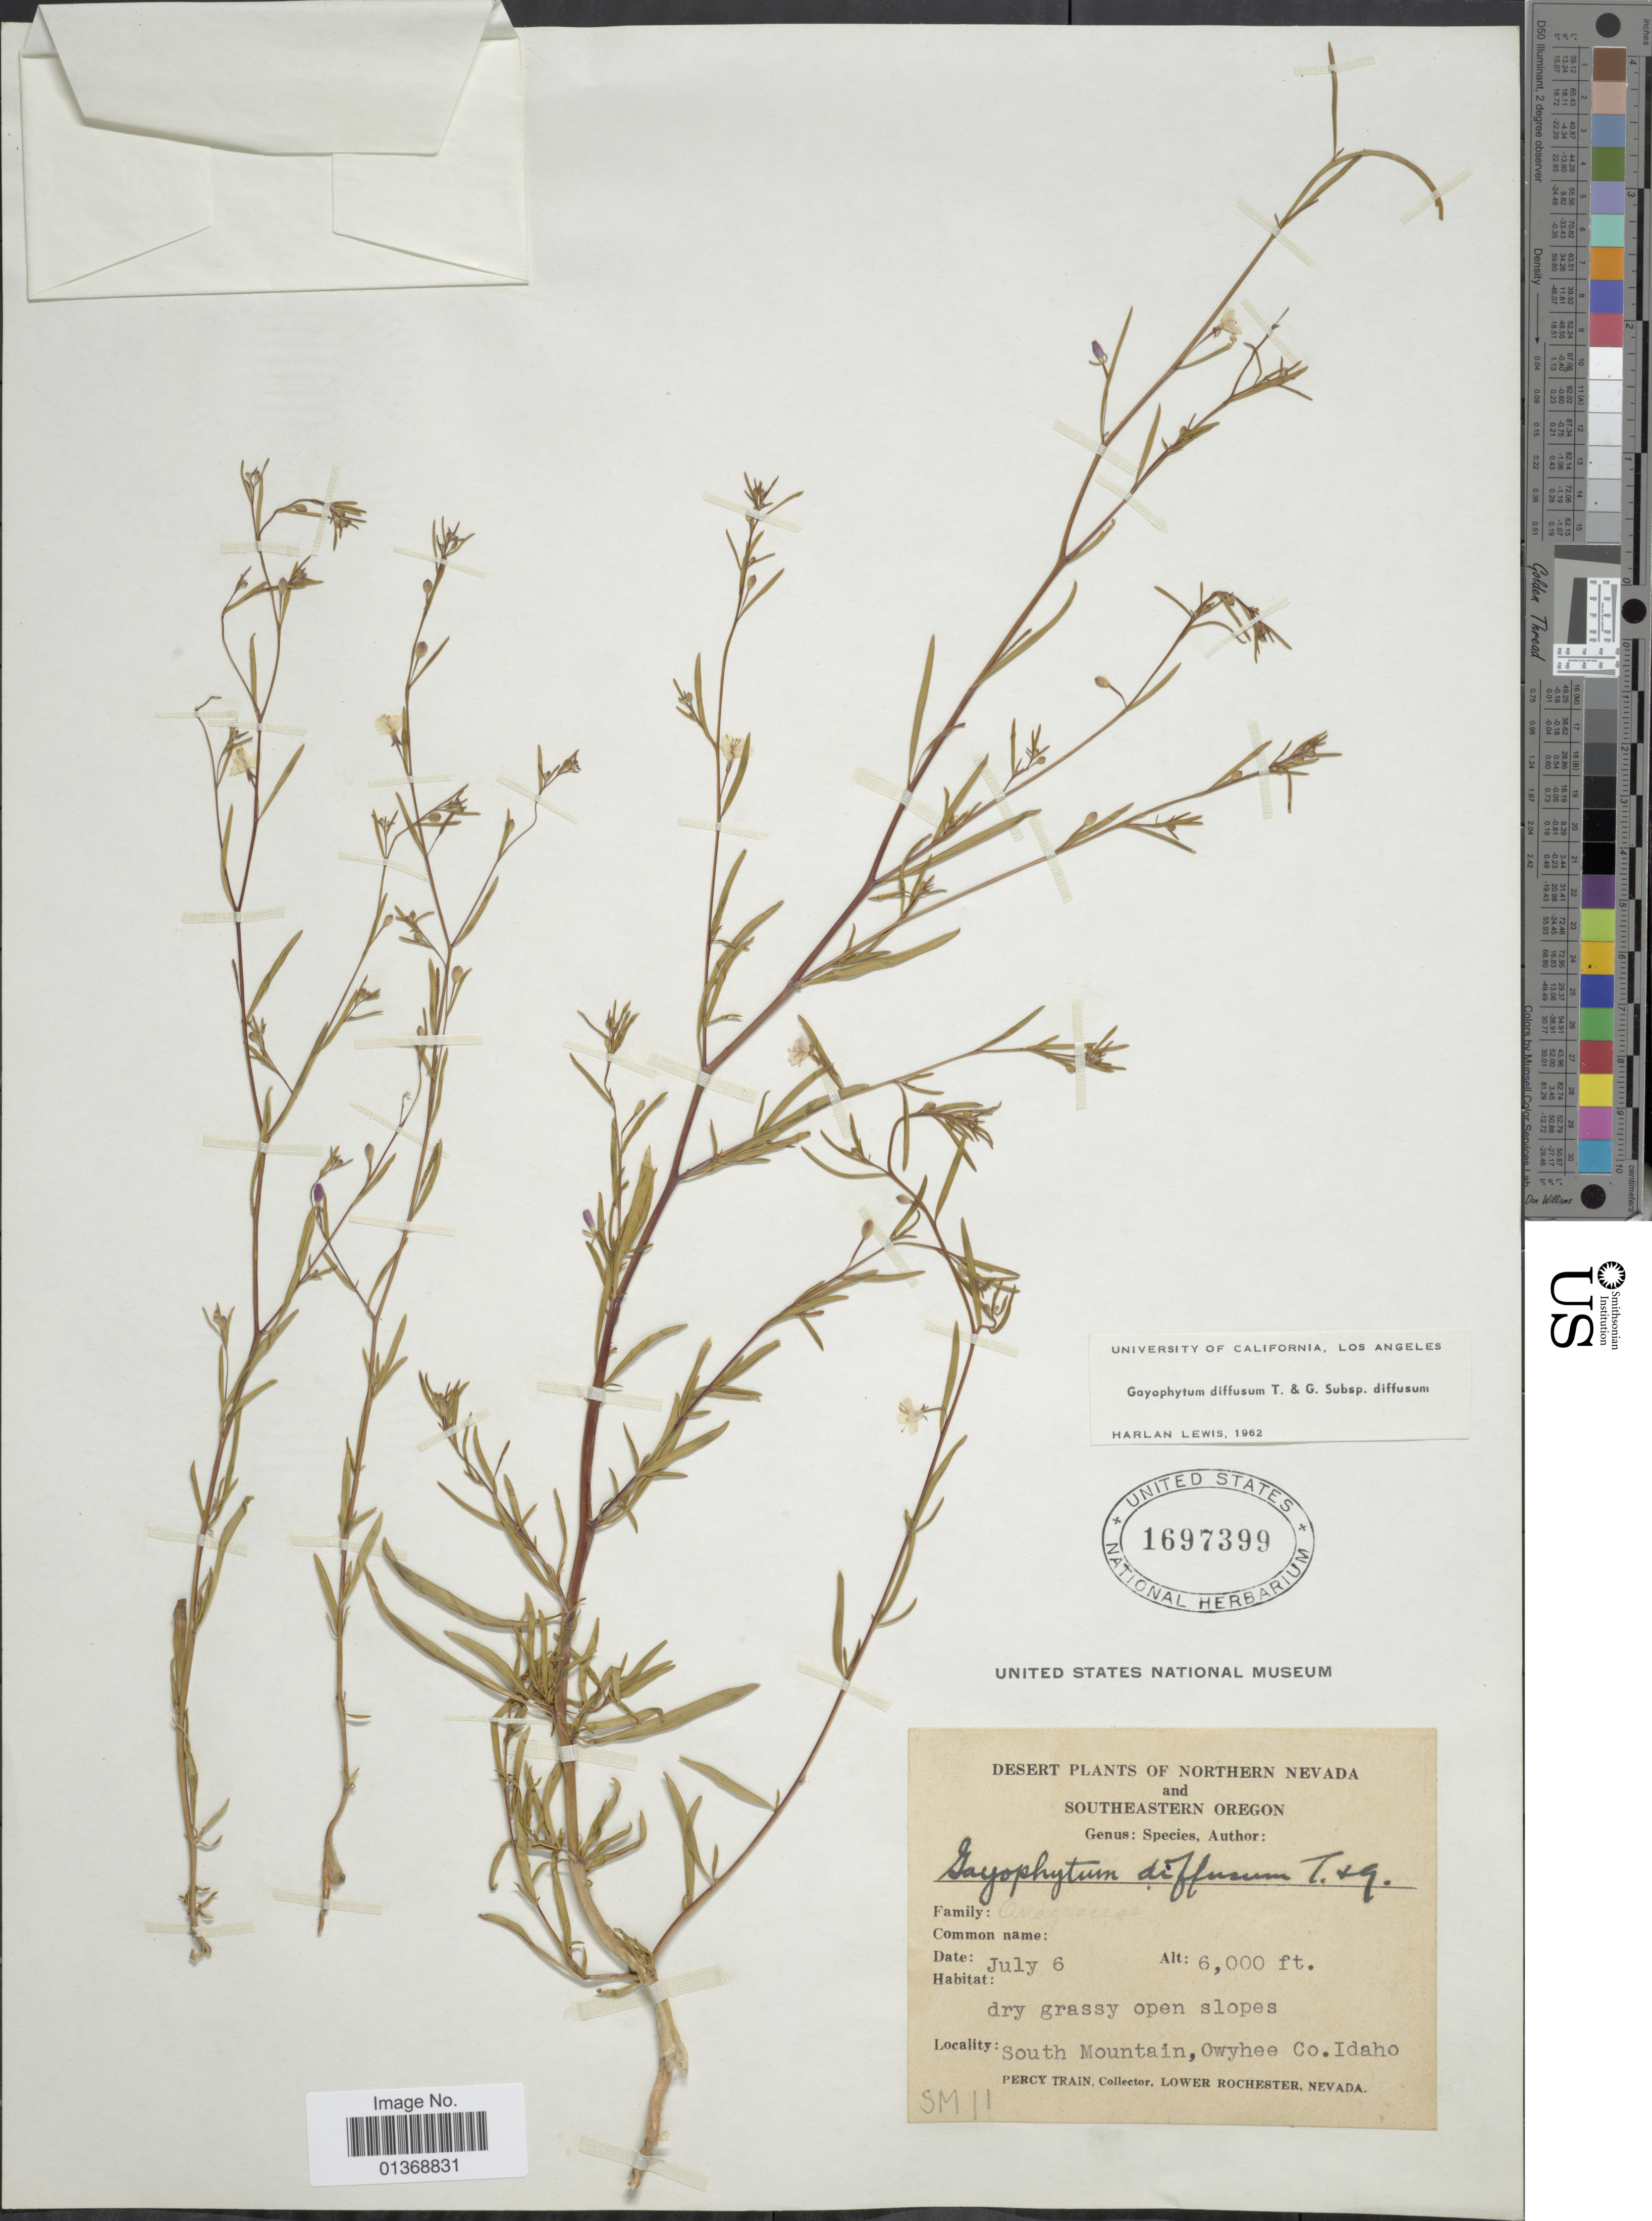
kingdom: Plantae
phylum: Tracheophyta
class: Magnoliopsida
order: Myrtales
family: Onagraceae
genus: Gayophytum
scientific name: Gayophytum diffusum subsp. diffusum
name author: Torr. & A. Gray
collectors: P. Train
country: United States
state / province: Idaho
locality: Northern Nevada and Southeastern Oregon, South Mountain, Owyhee Co.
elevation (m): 1829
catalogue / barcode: US 1697399